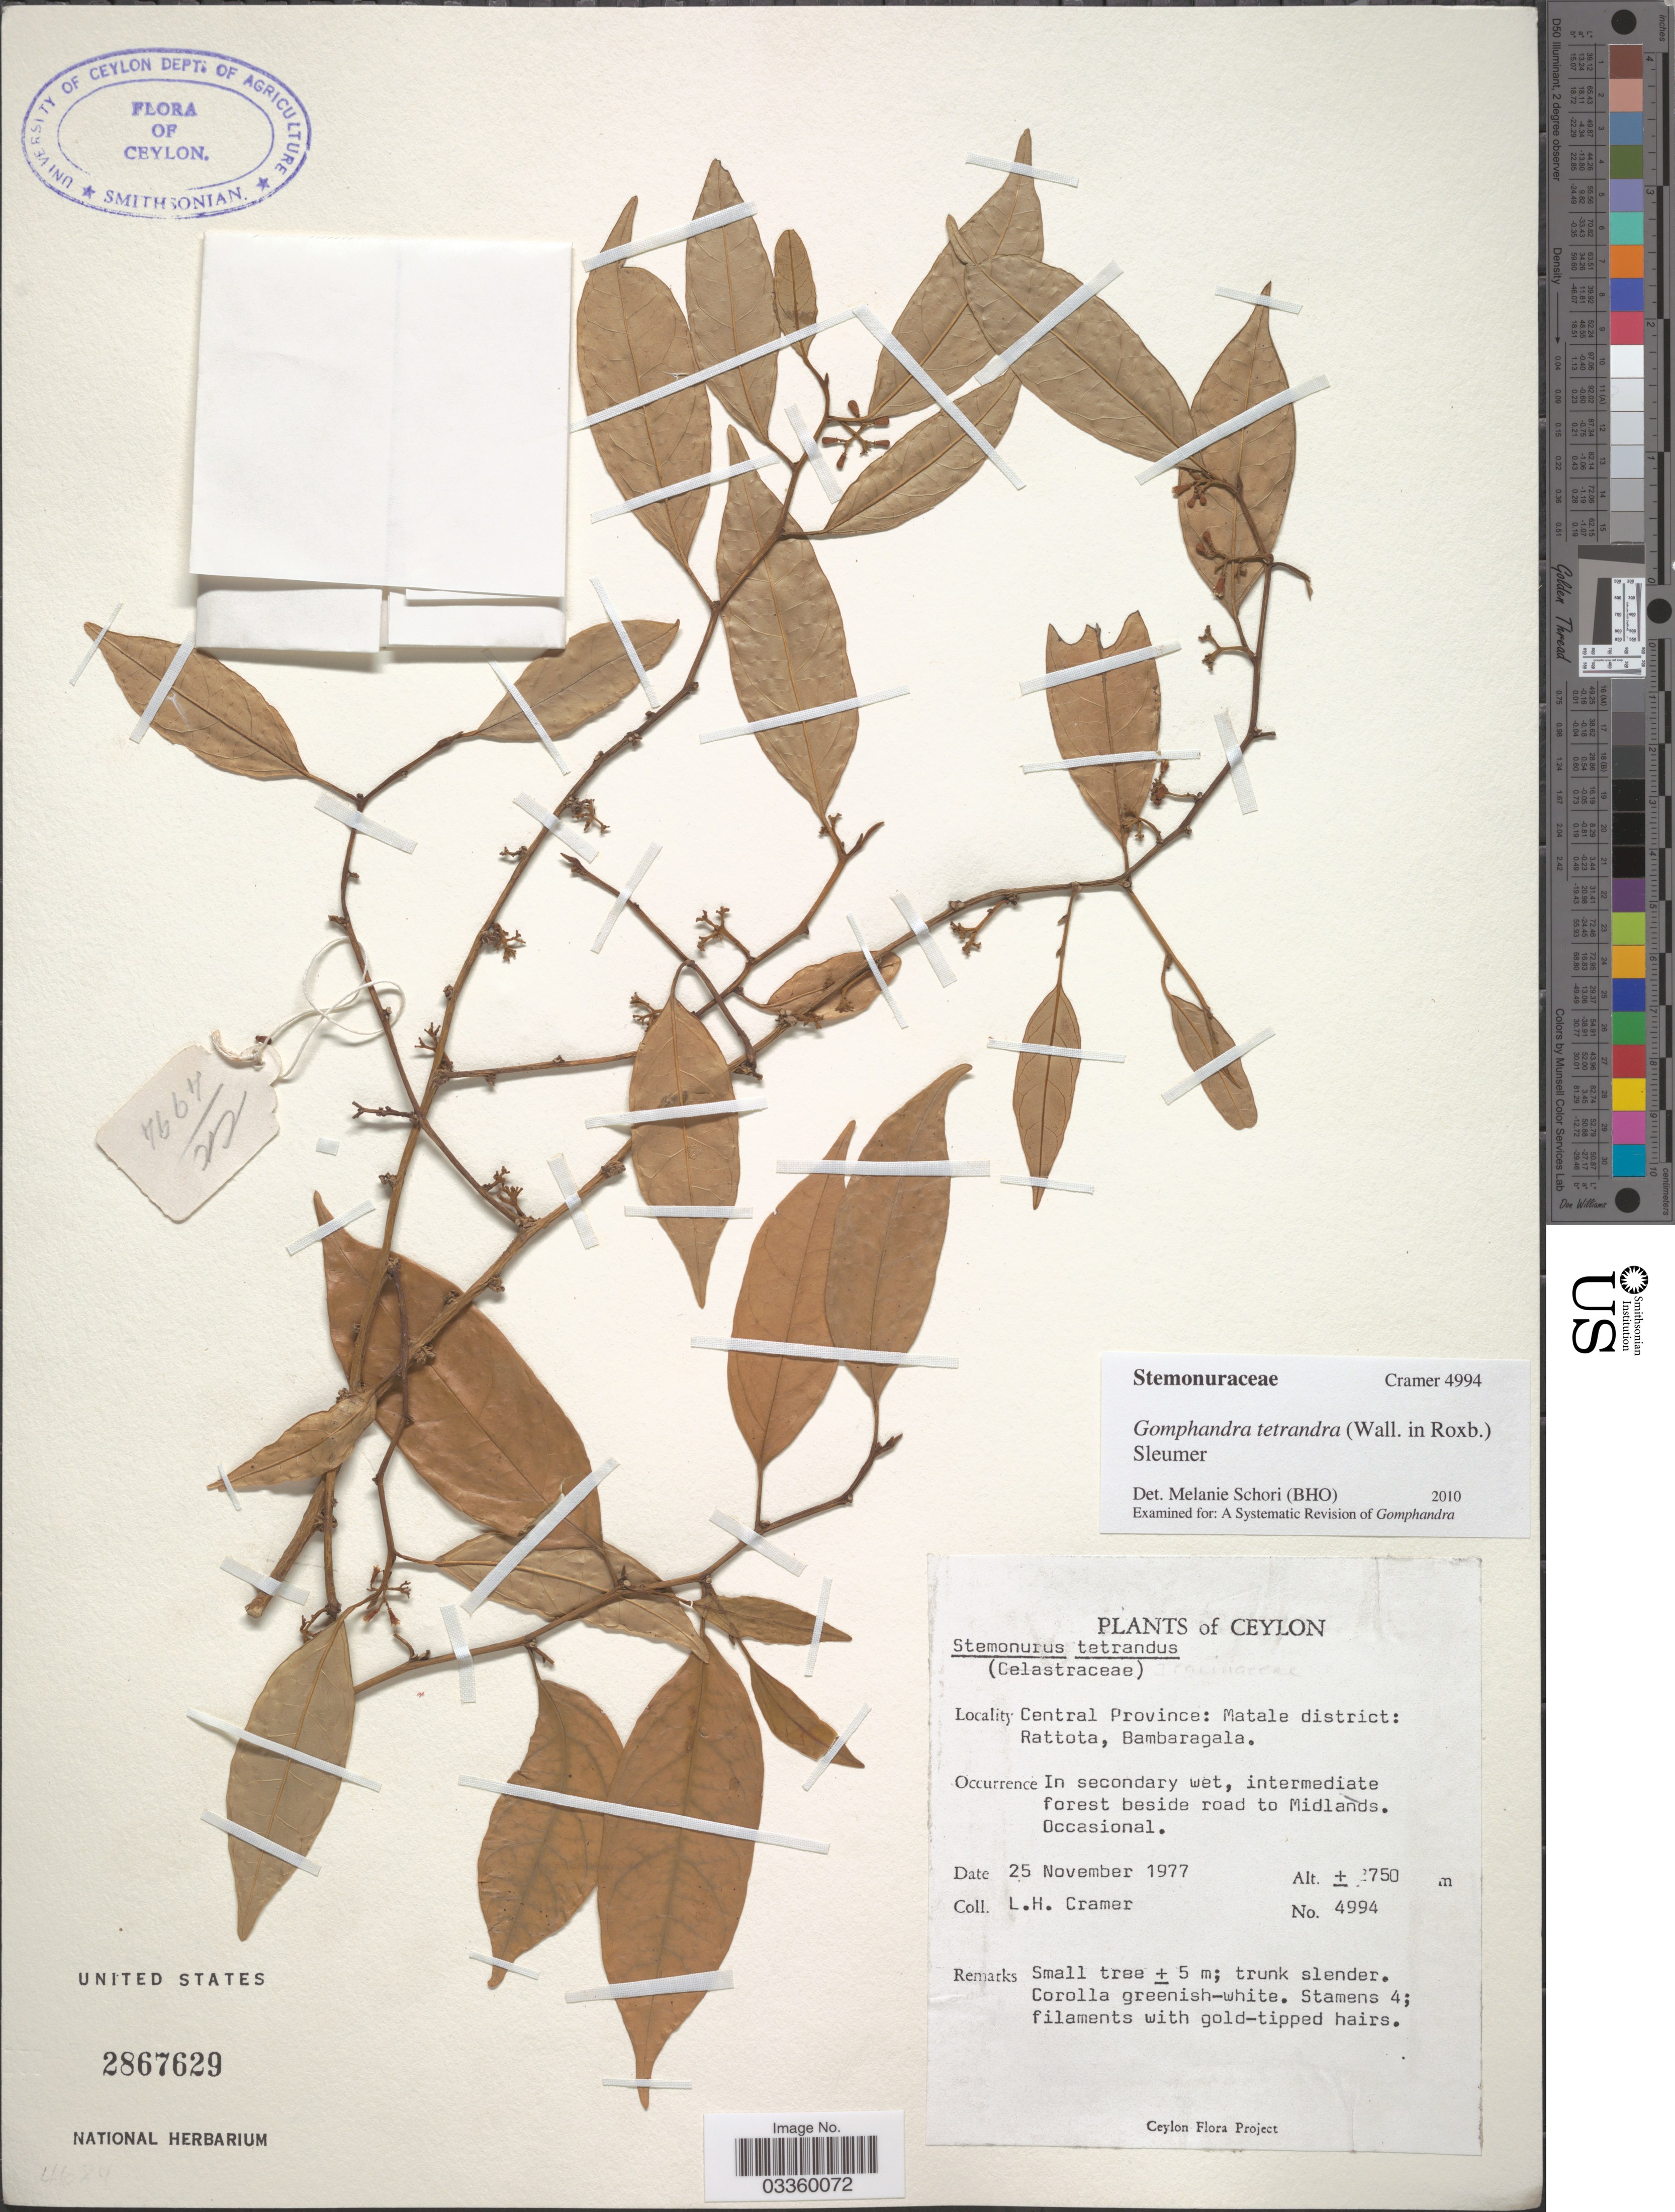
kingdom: Plantae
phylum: Tracheophyta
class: Magnoliopsida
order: Cardiopteridales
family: Stemonuraceae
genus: Gomphandra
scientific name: Gomphandra tetrandra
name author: (Wall.) Sleumer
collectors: L. H. Cramer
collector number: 4994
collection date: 1977-11-25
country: Sri Lanka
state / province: Central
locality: Ceylon. Matale district: Rattota, Bambaragala. In secondary wet, intermediate forest beside road to Midlands.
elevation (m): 2750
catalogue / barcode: US 2867629